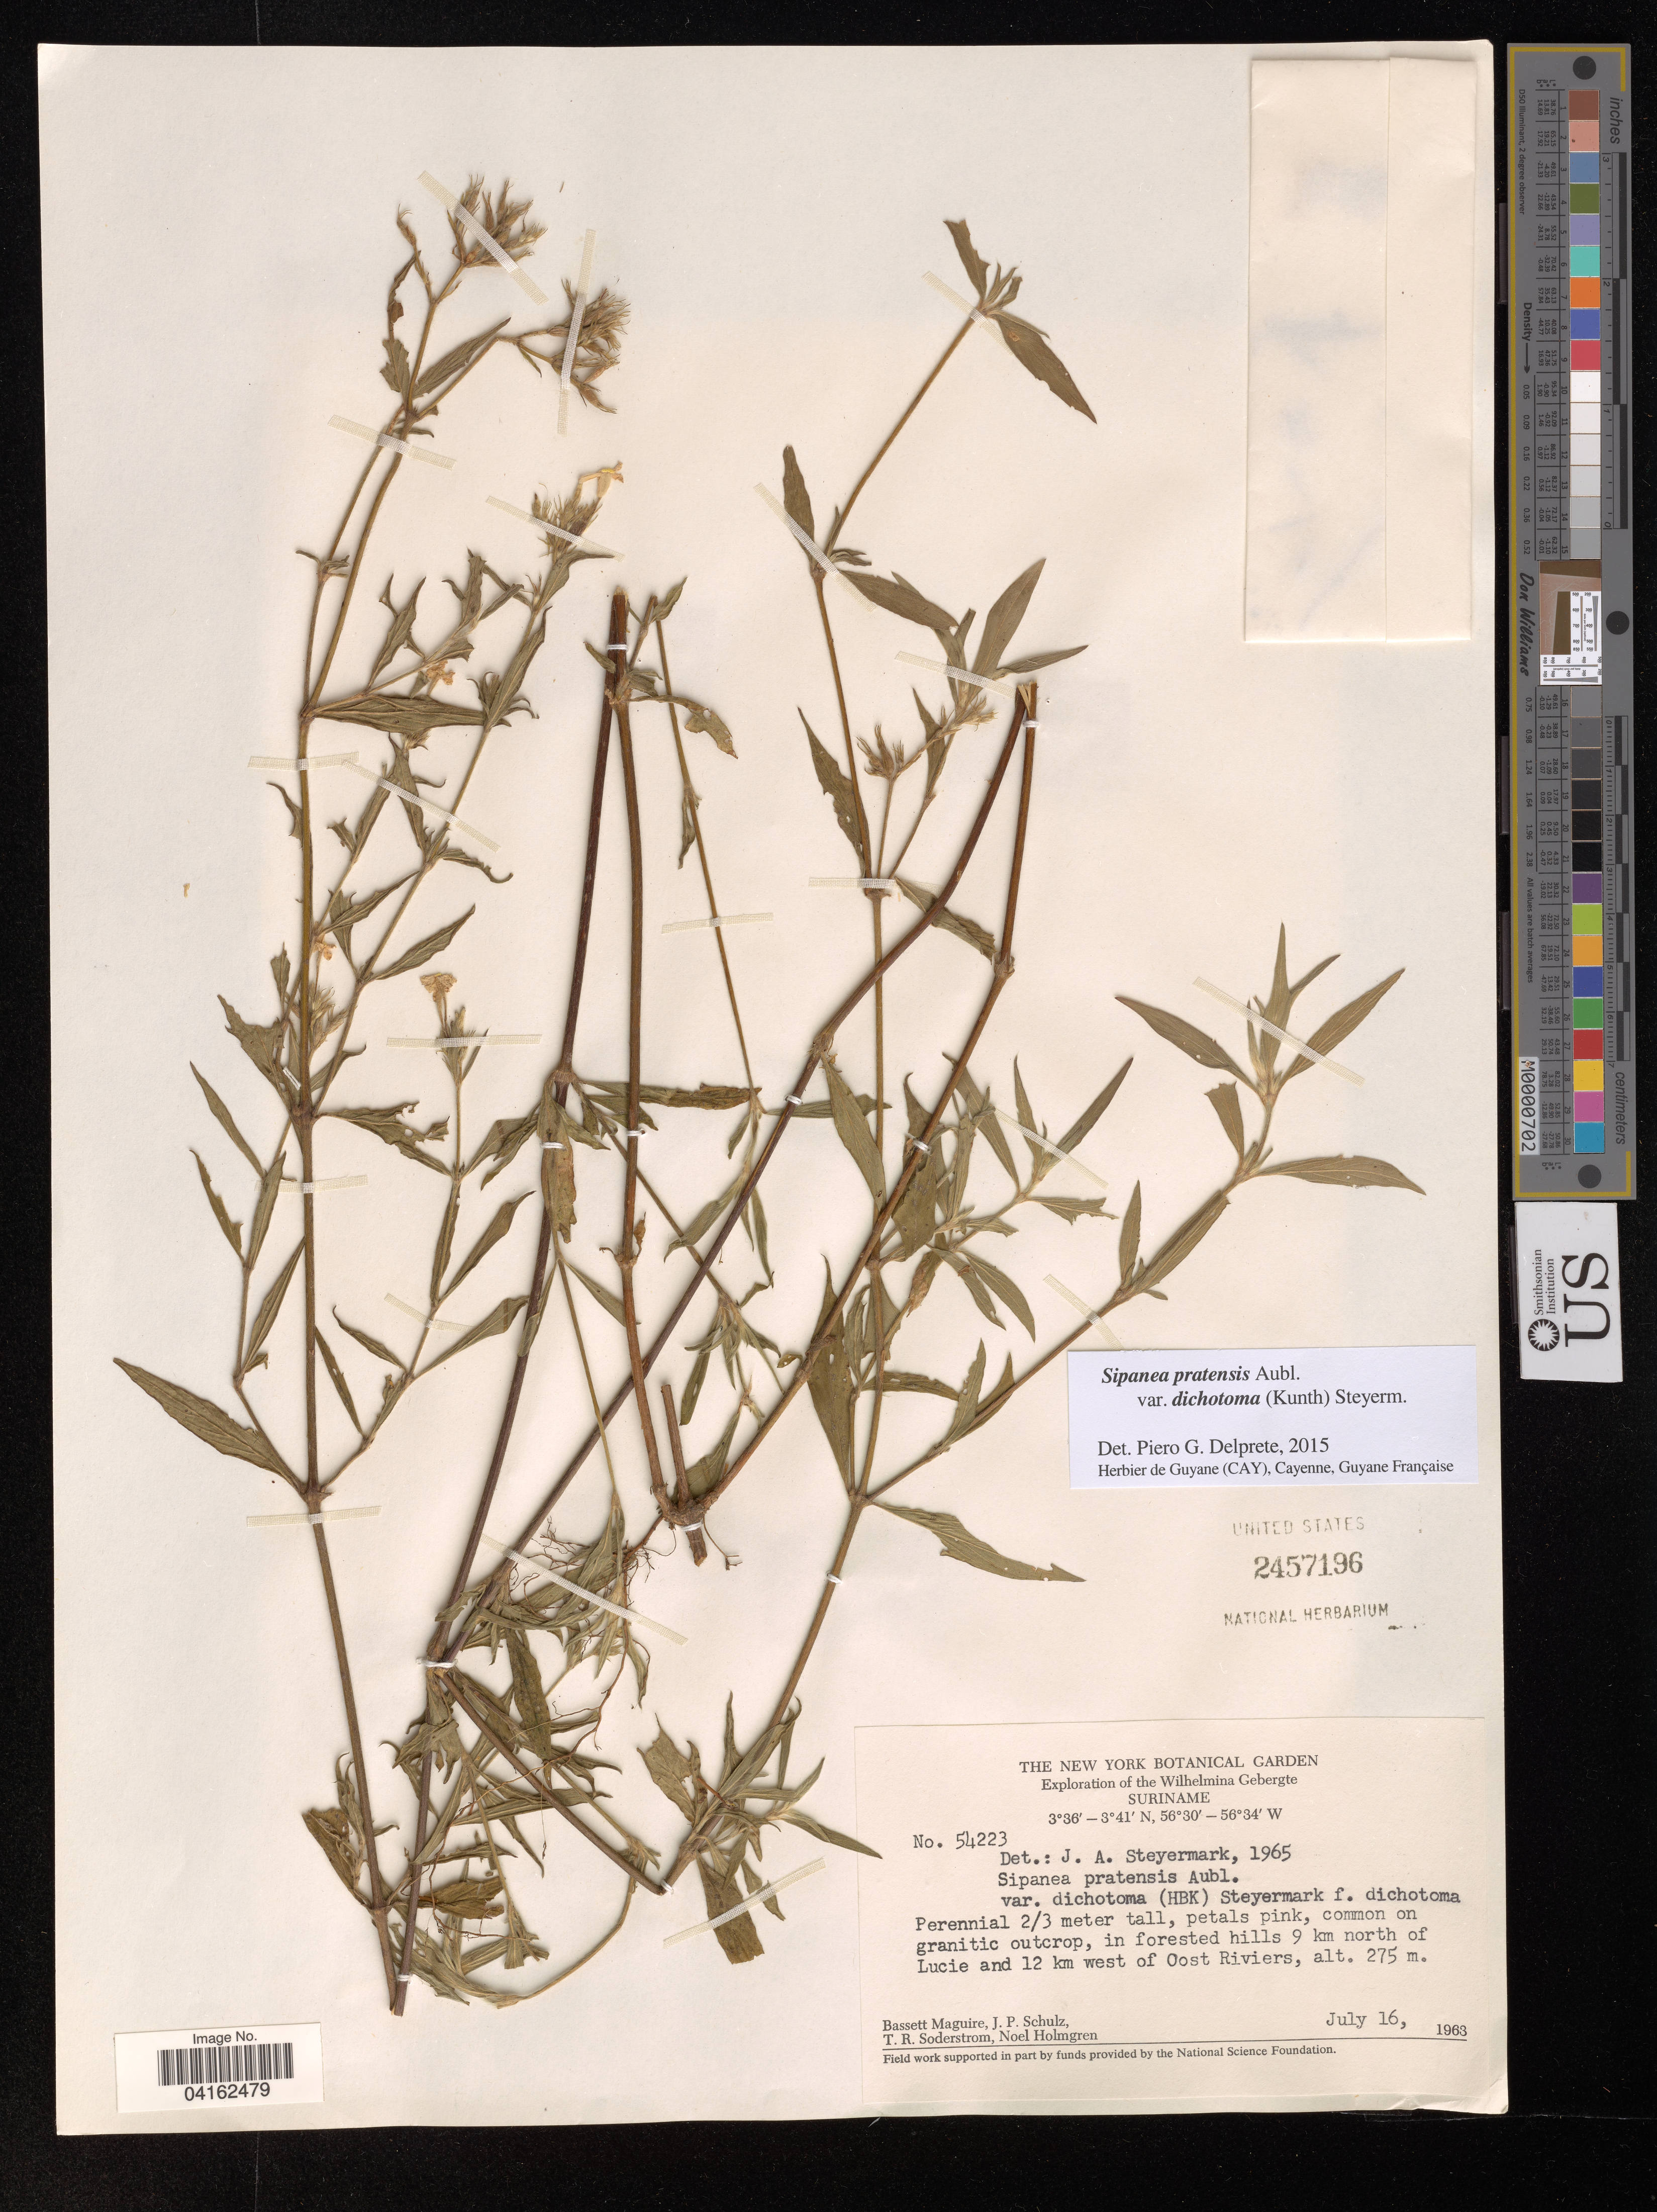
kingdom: Plantae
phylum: Tracheophyta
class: Magnoliopsida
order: Gentianales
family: Rubiaceae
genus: Sipanea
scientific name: Sipanea pratensis var. dichotoma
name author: (Kunth) Steyerm.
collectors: B. Maguire, J. P. Schulz, T. R. Soderstrom & N. H. Holmgren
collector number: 54223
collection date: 1963-07-16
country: Suriname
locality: Exploration of the Wilhelmina Gebergte. In forested hills 9 km north of Lucie and 12 km west of Oost Rivers.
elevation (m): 275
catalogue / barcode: US 2457196